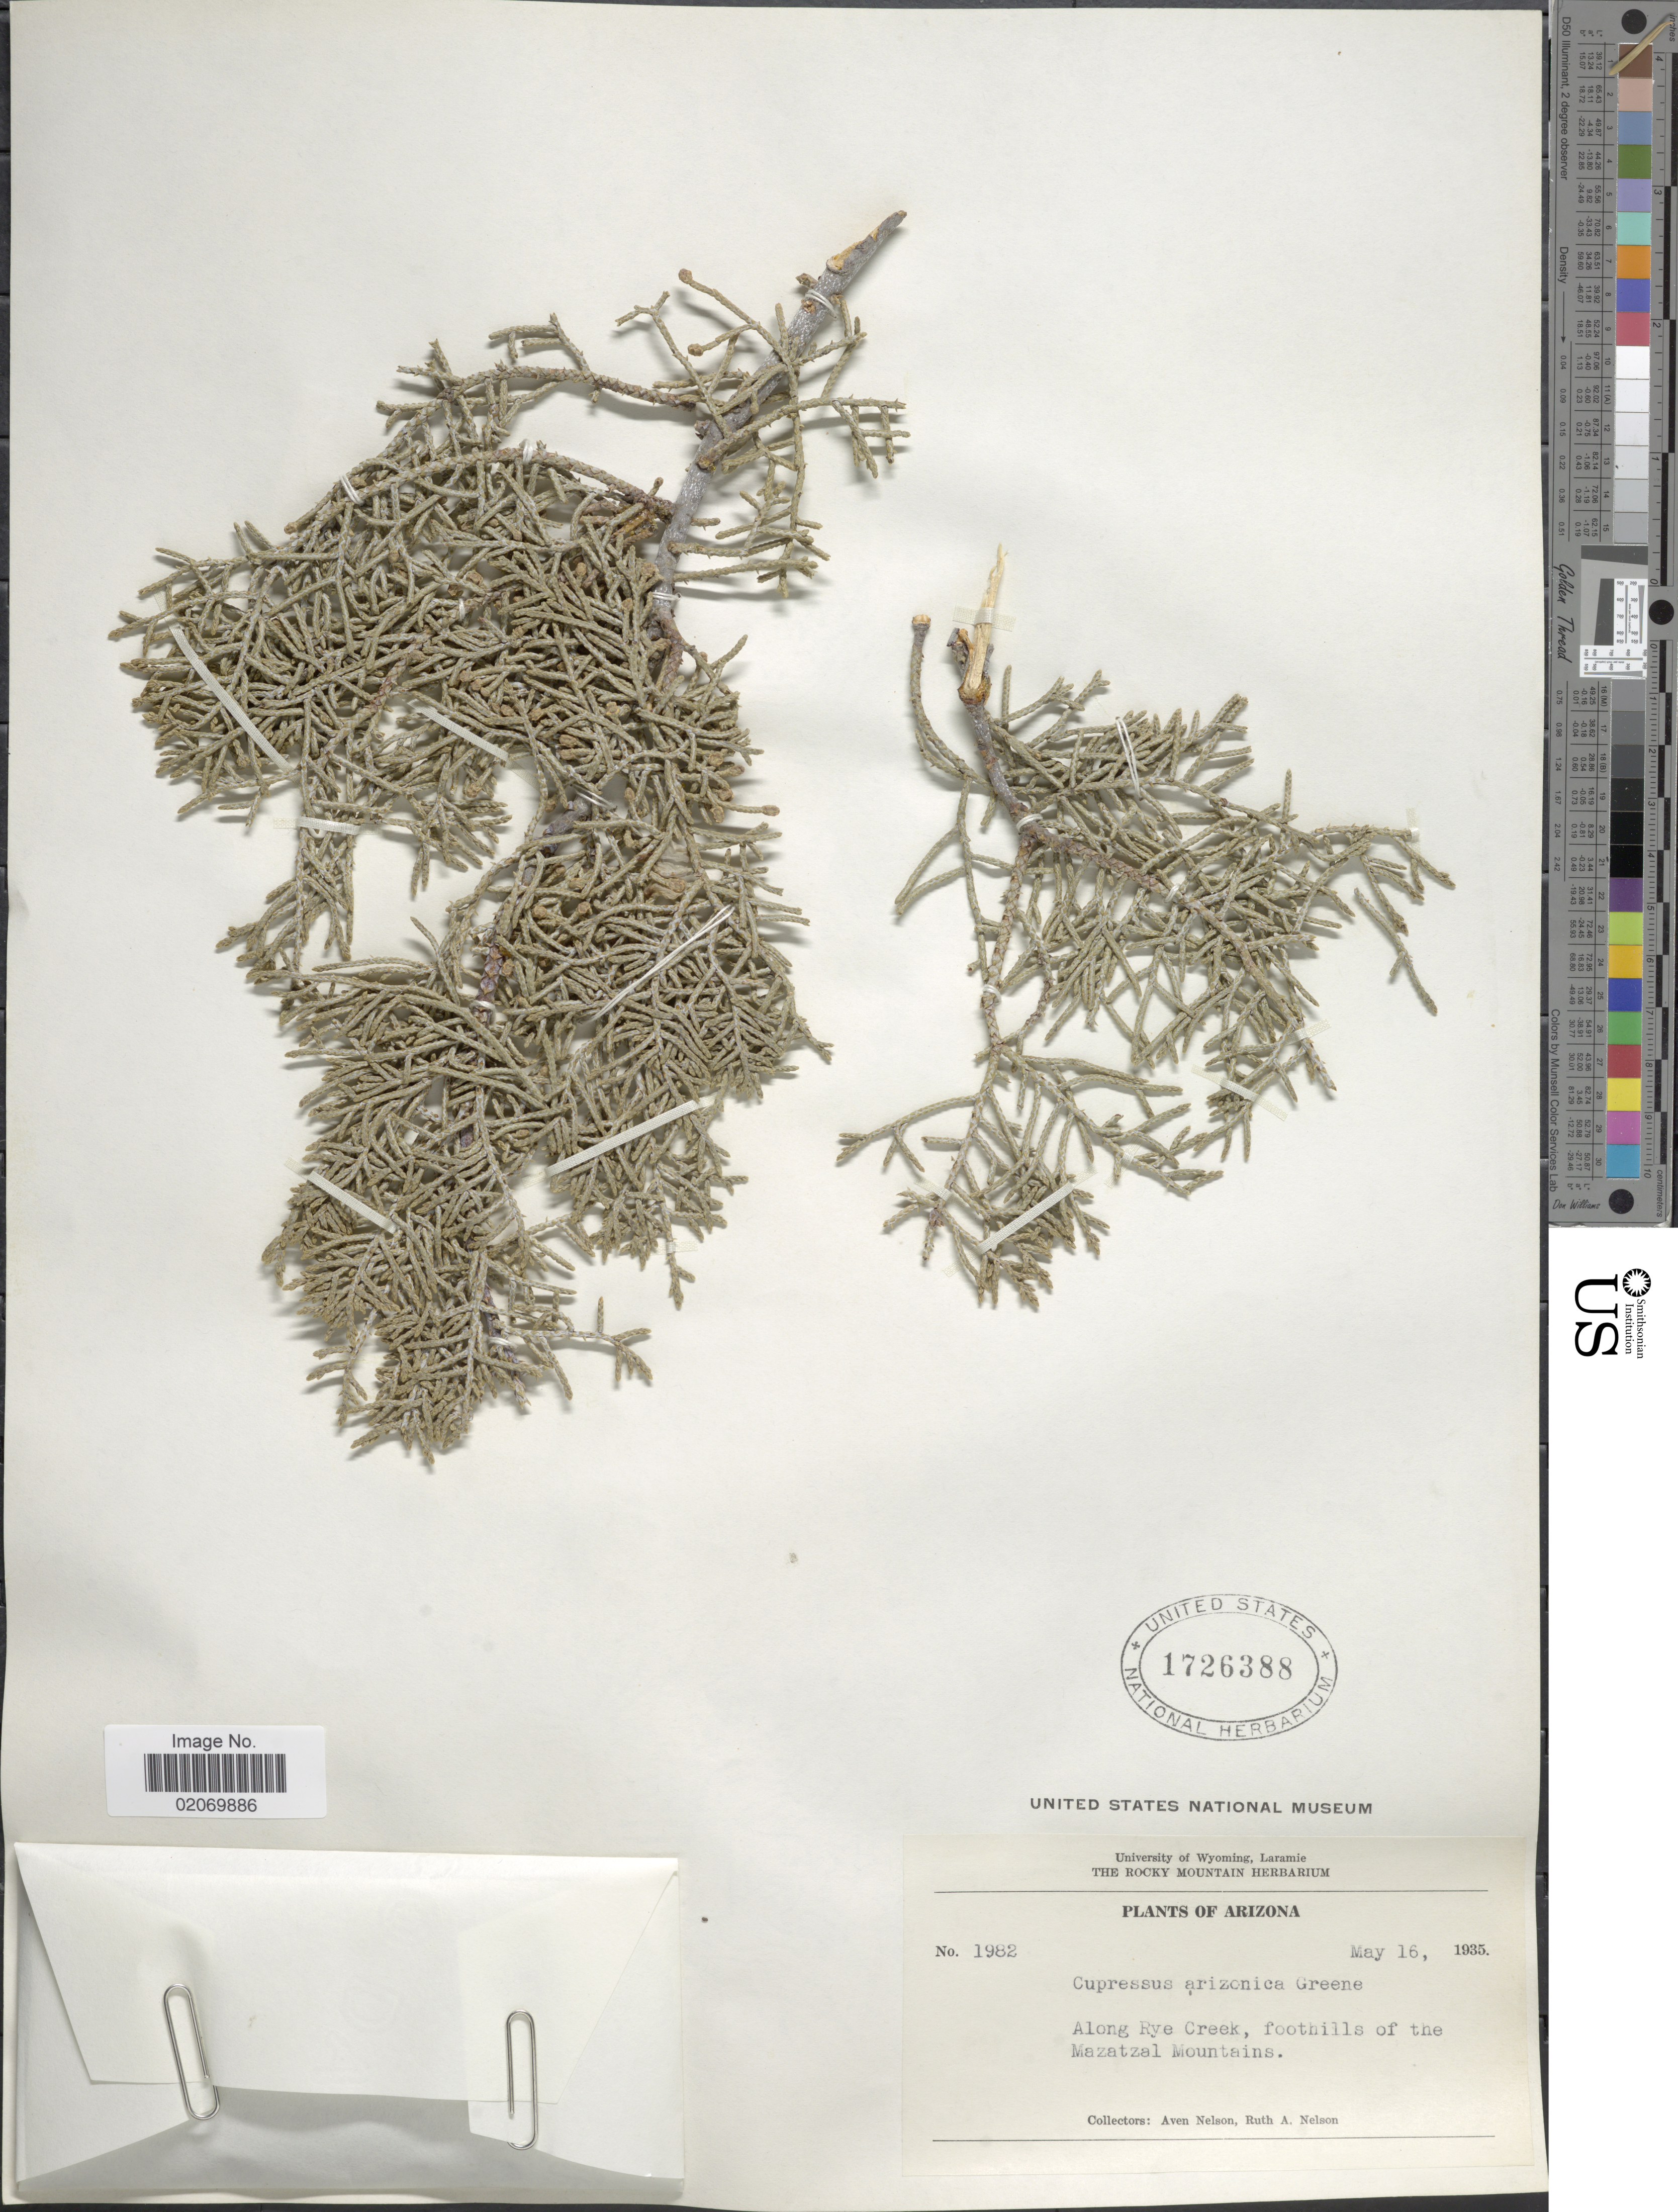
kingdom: Plantae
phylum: Tracheophyta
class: Pinopsida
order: Pinales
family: Cupressaceae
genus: Hesperocyparis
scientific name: Hesperocyparis glabra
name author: (Sudw.) Bartel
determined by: (US) Smithsonian Institution - National Museum of Natural History - Department of Botany (UNITED STATES)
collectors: A. Nelson & R. A. Nelson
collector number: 1982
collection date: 1935-05-16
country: United States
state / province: Arizona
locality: Along Rye Creek, foothills of the Mazatzal Mountains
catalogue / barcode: US 1726388